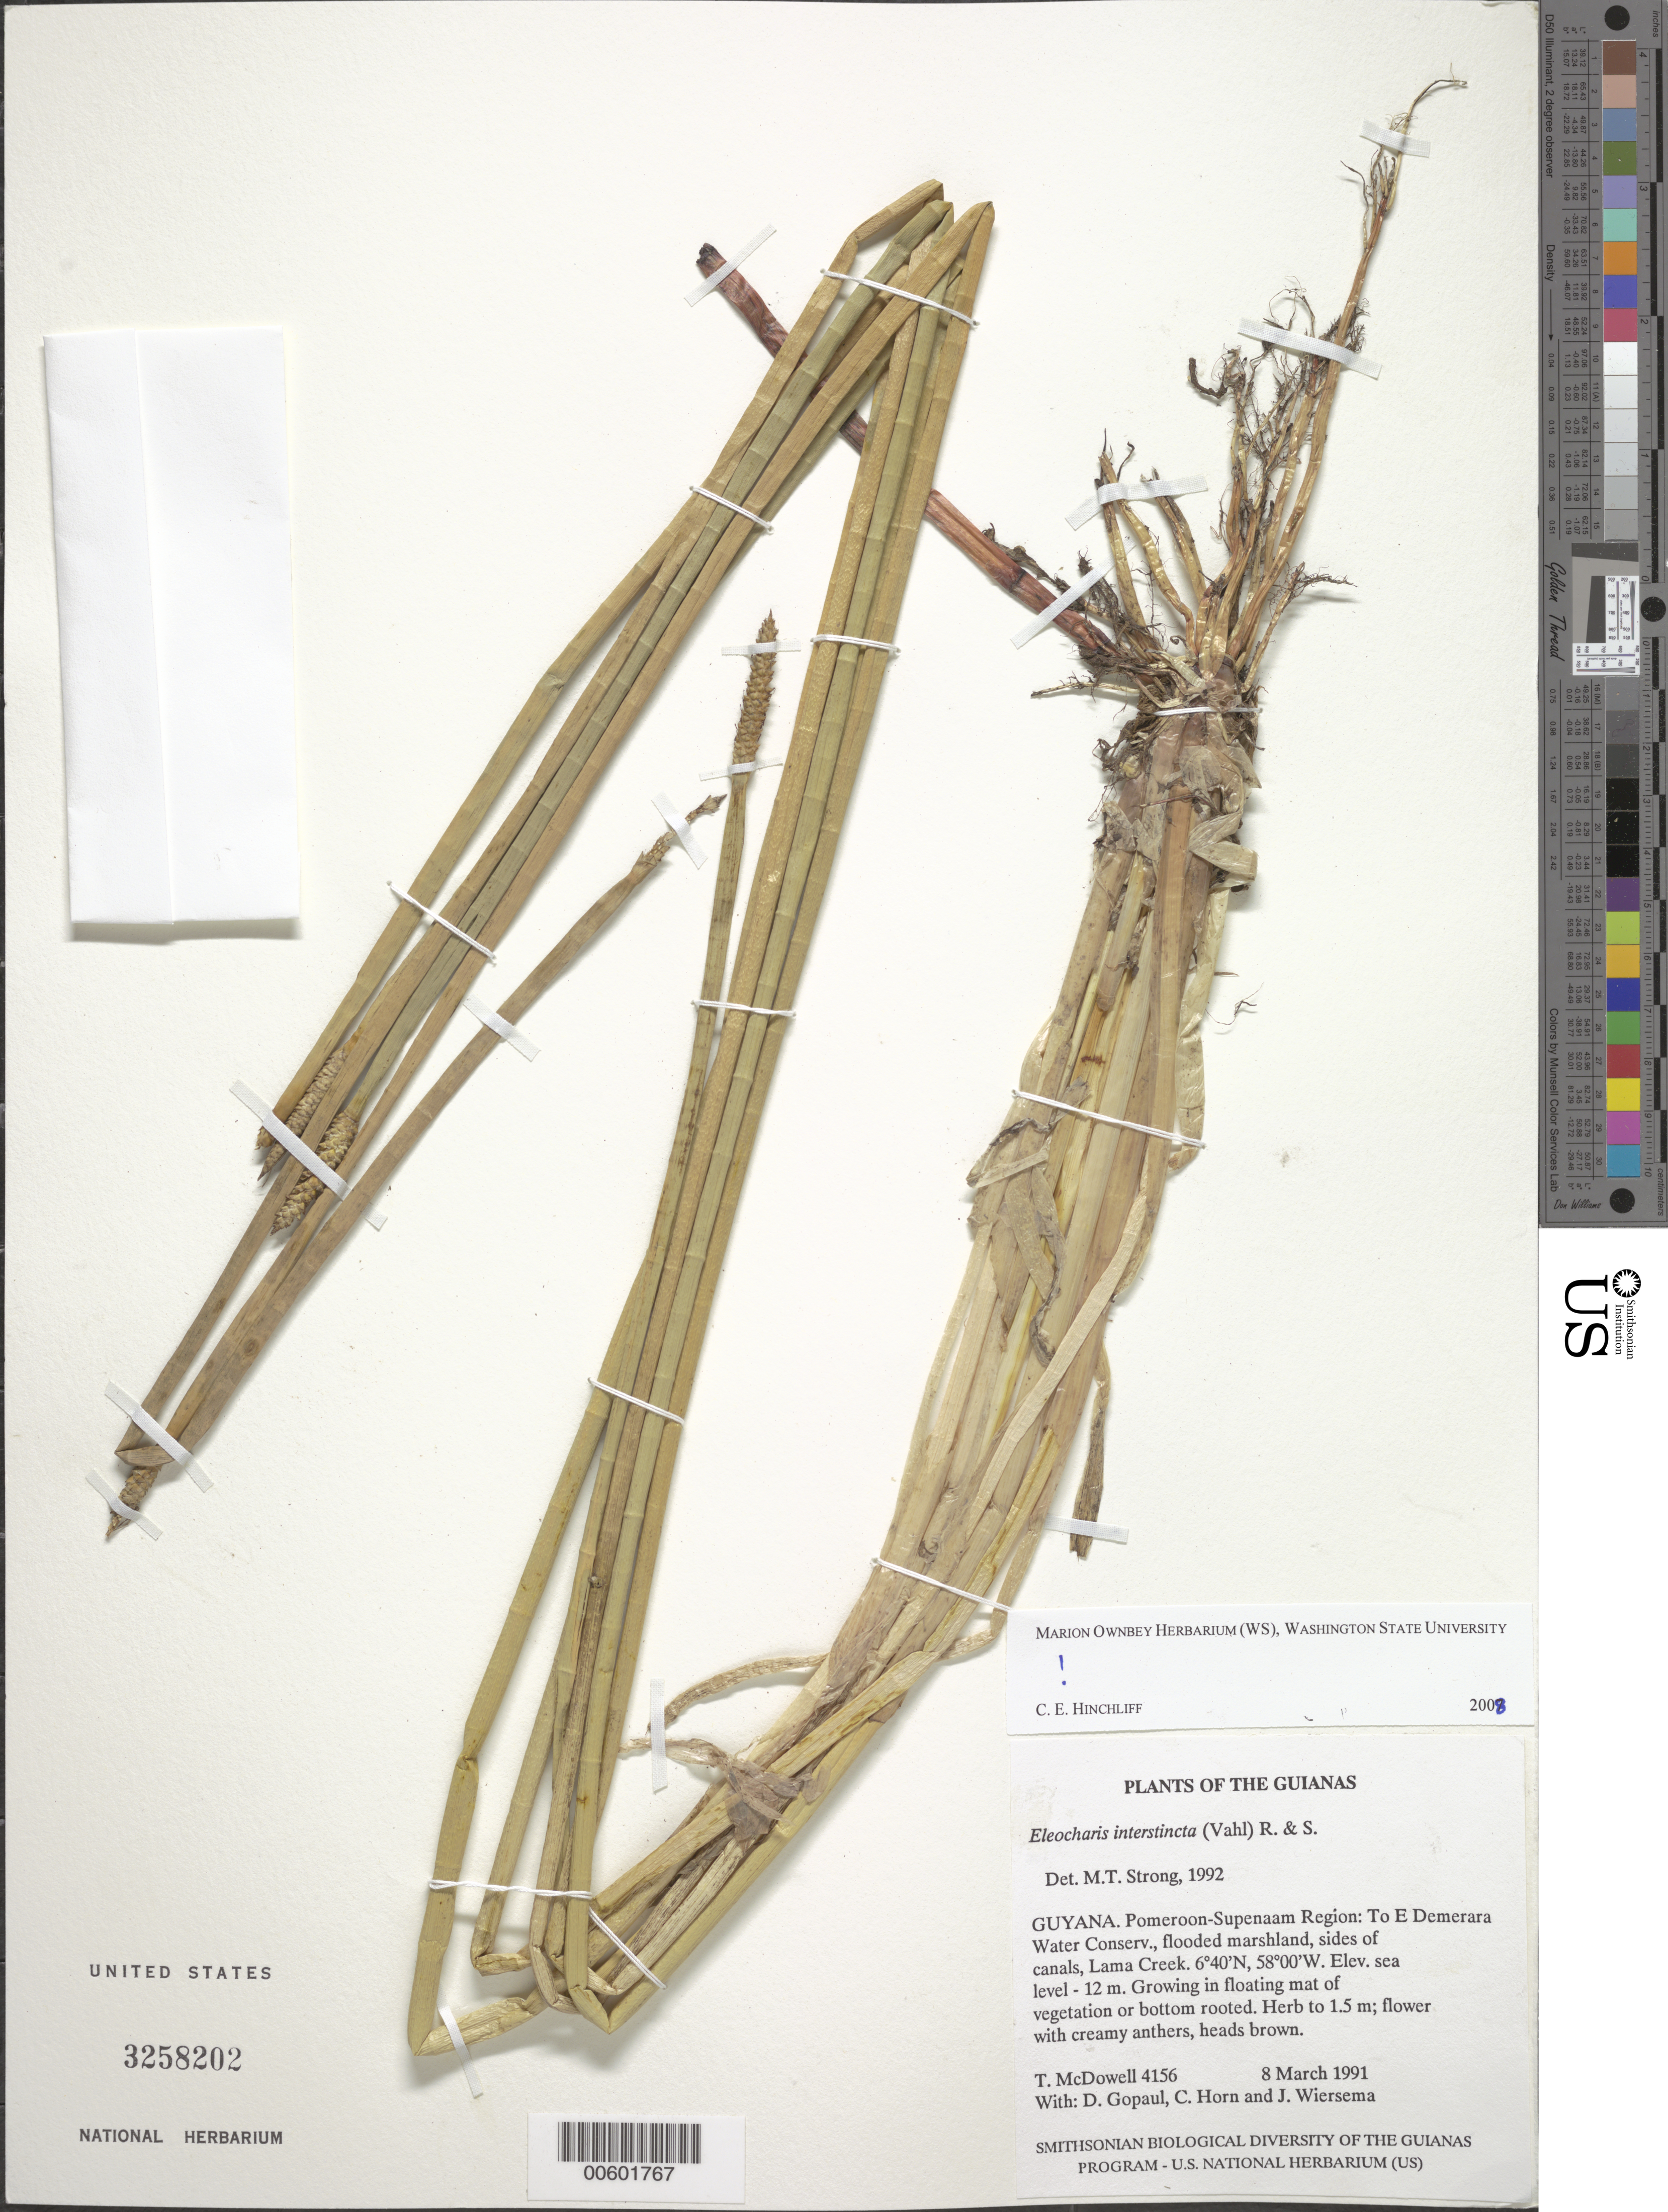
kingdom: Plantae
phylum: Tracheophyta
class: Liliopsida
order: Poales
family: Cyperaceae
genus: Eleocharis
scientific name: Eleocharis interstincta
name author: (Vahl) Roem. & Schult.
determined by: Strong, M. T., (US), Smithsonian Institution - National Museum of Natural History (UNITED STATES)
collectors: T. McDowell, D. Gopaul, C. N. Horn & J. H. Wiersema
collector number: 4156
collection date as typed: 8 March 1991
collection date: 1991-03-08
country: Guyana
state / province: Demerara-Mahaica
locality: To E Demerara Water Conservancy, Lama Creek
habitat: Flooded marshland, sides of canals; growing in floating mat of vegetation or bottom rooted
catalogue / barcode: US 3258202